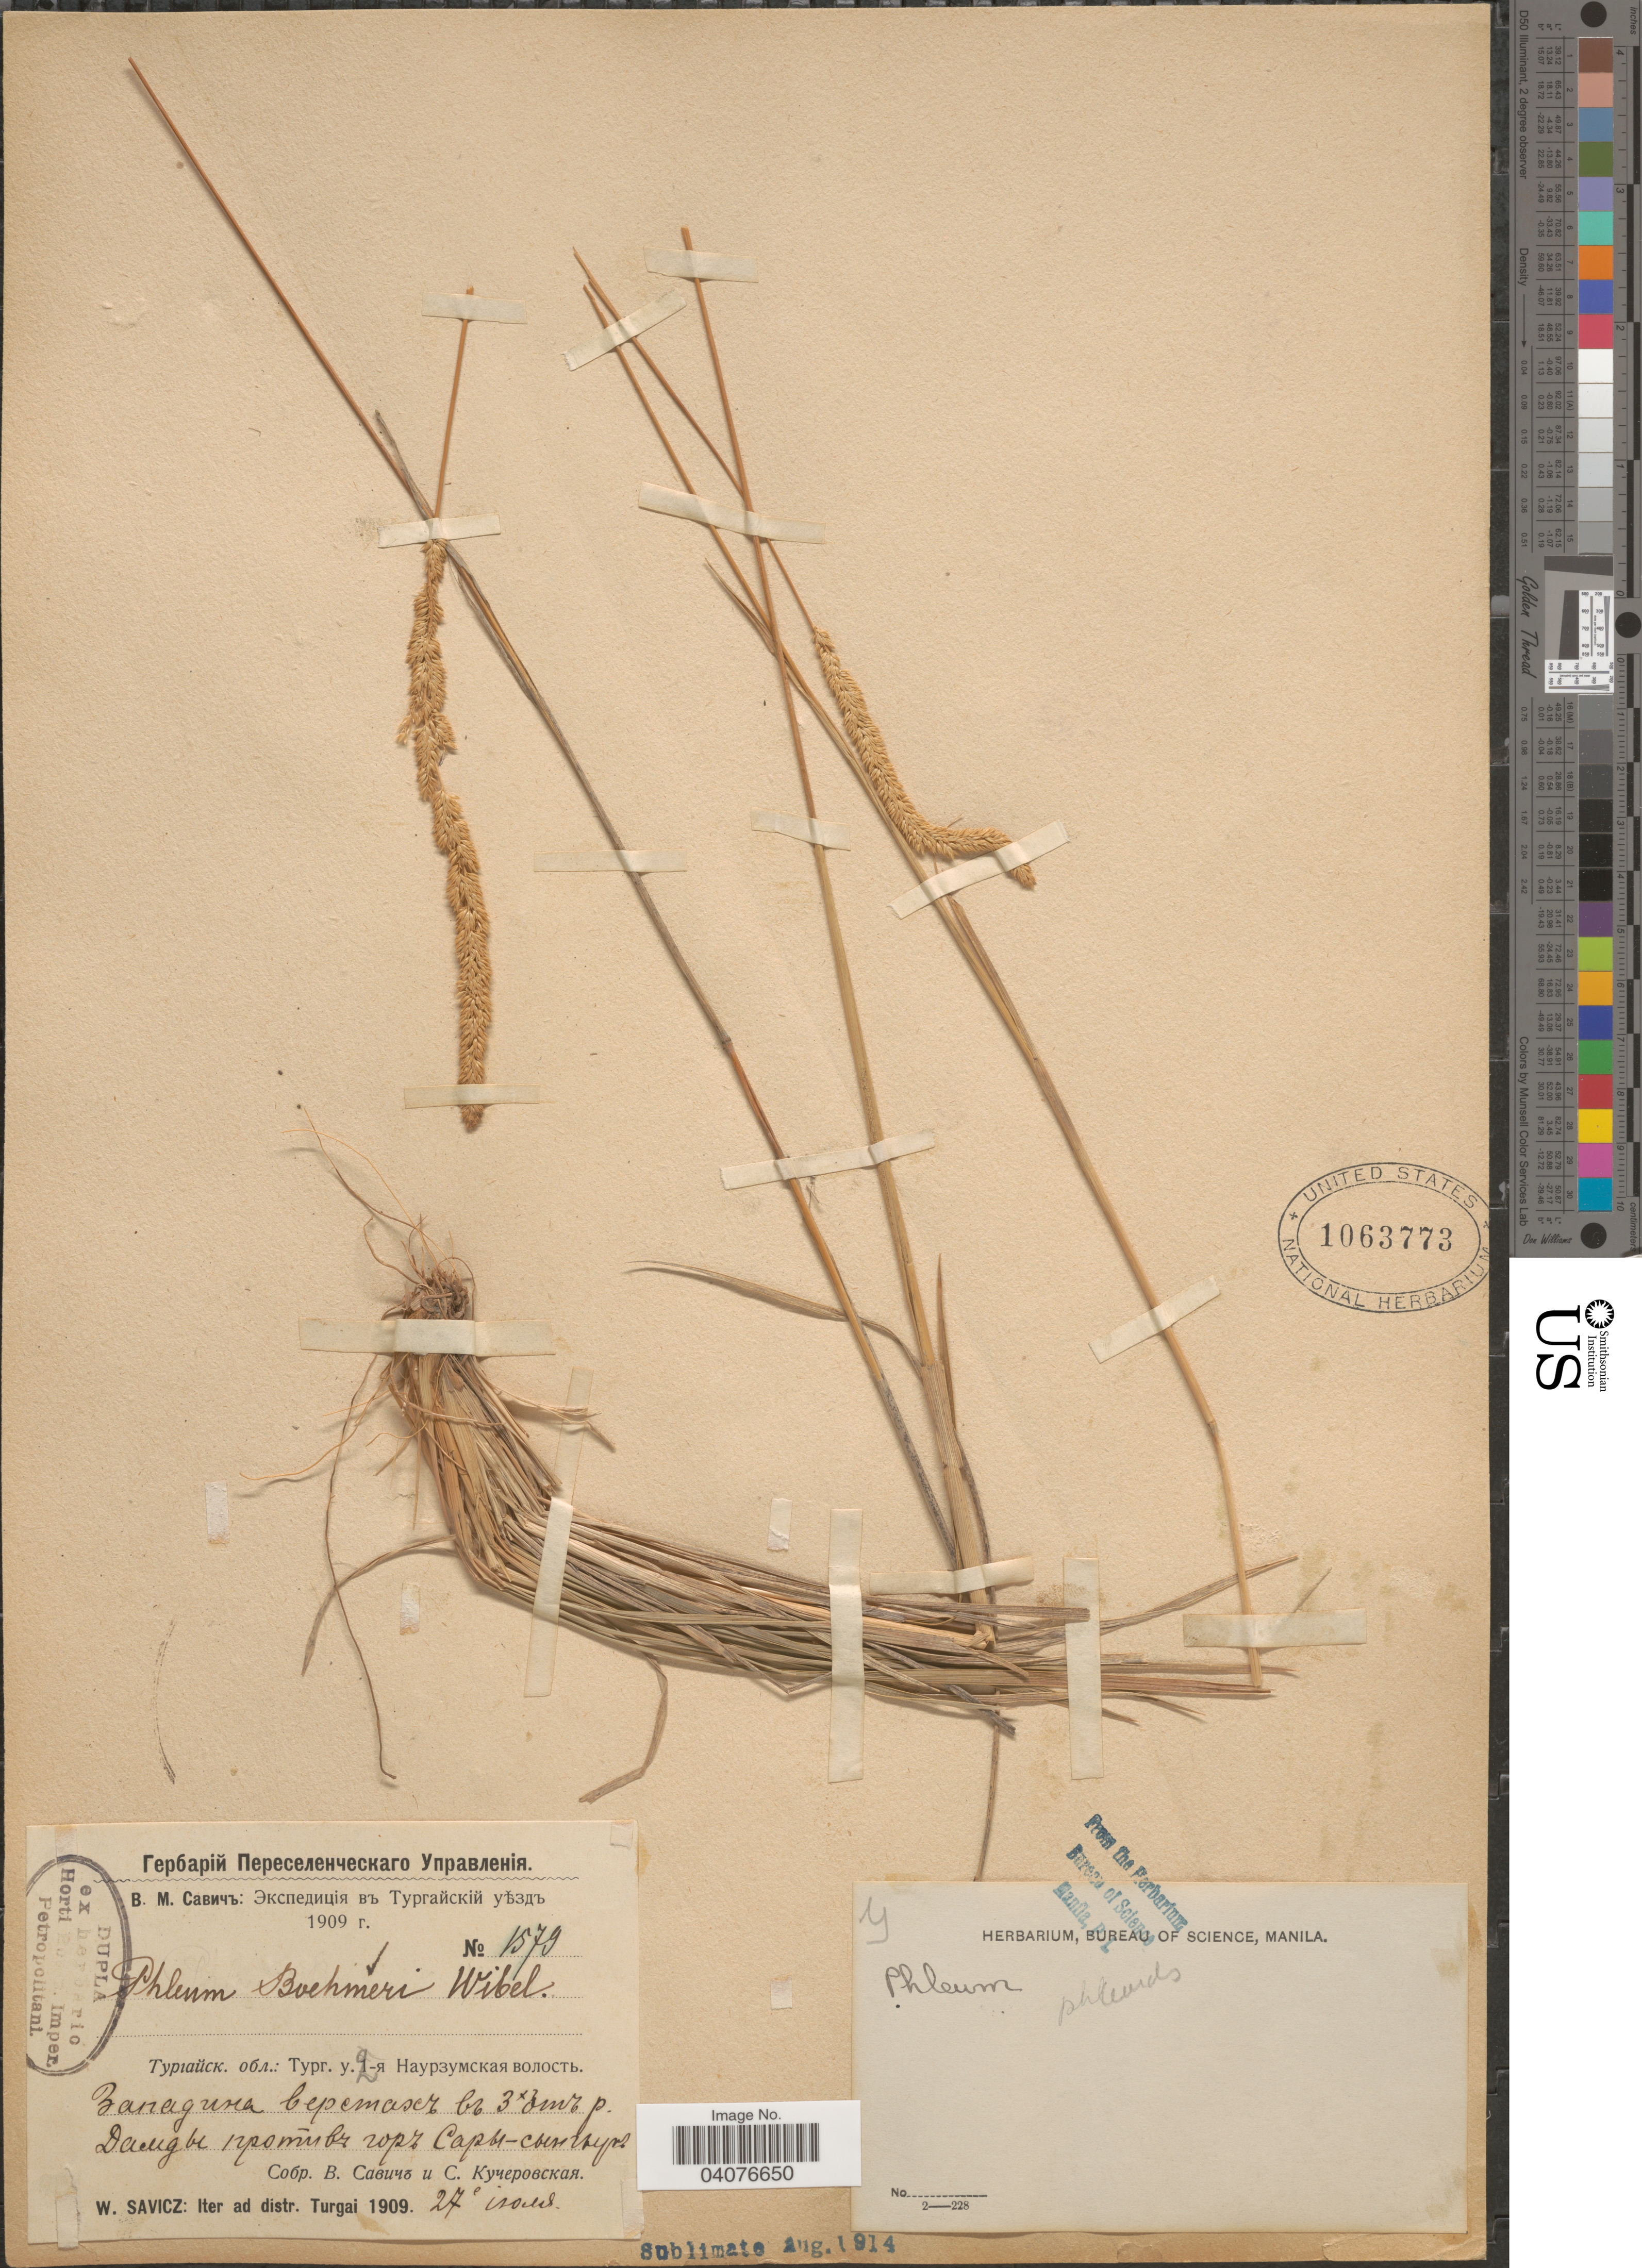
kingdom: Plantae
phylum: Tracheophyta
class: Liliopsida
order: Poales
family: Poaceae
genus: Phleum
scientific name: Phleum phleoides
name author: (L.) H. Karst.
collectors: W. Savicz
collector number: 1579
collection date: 1909-07-27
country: Kazakhstan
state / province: Qustanay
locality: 3 km from river Damdi, opposite of Mt. Sary-Syngyr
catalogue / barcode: US 1063773